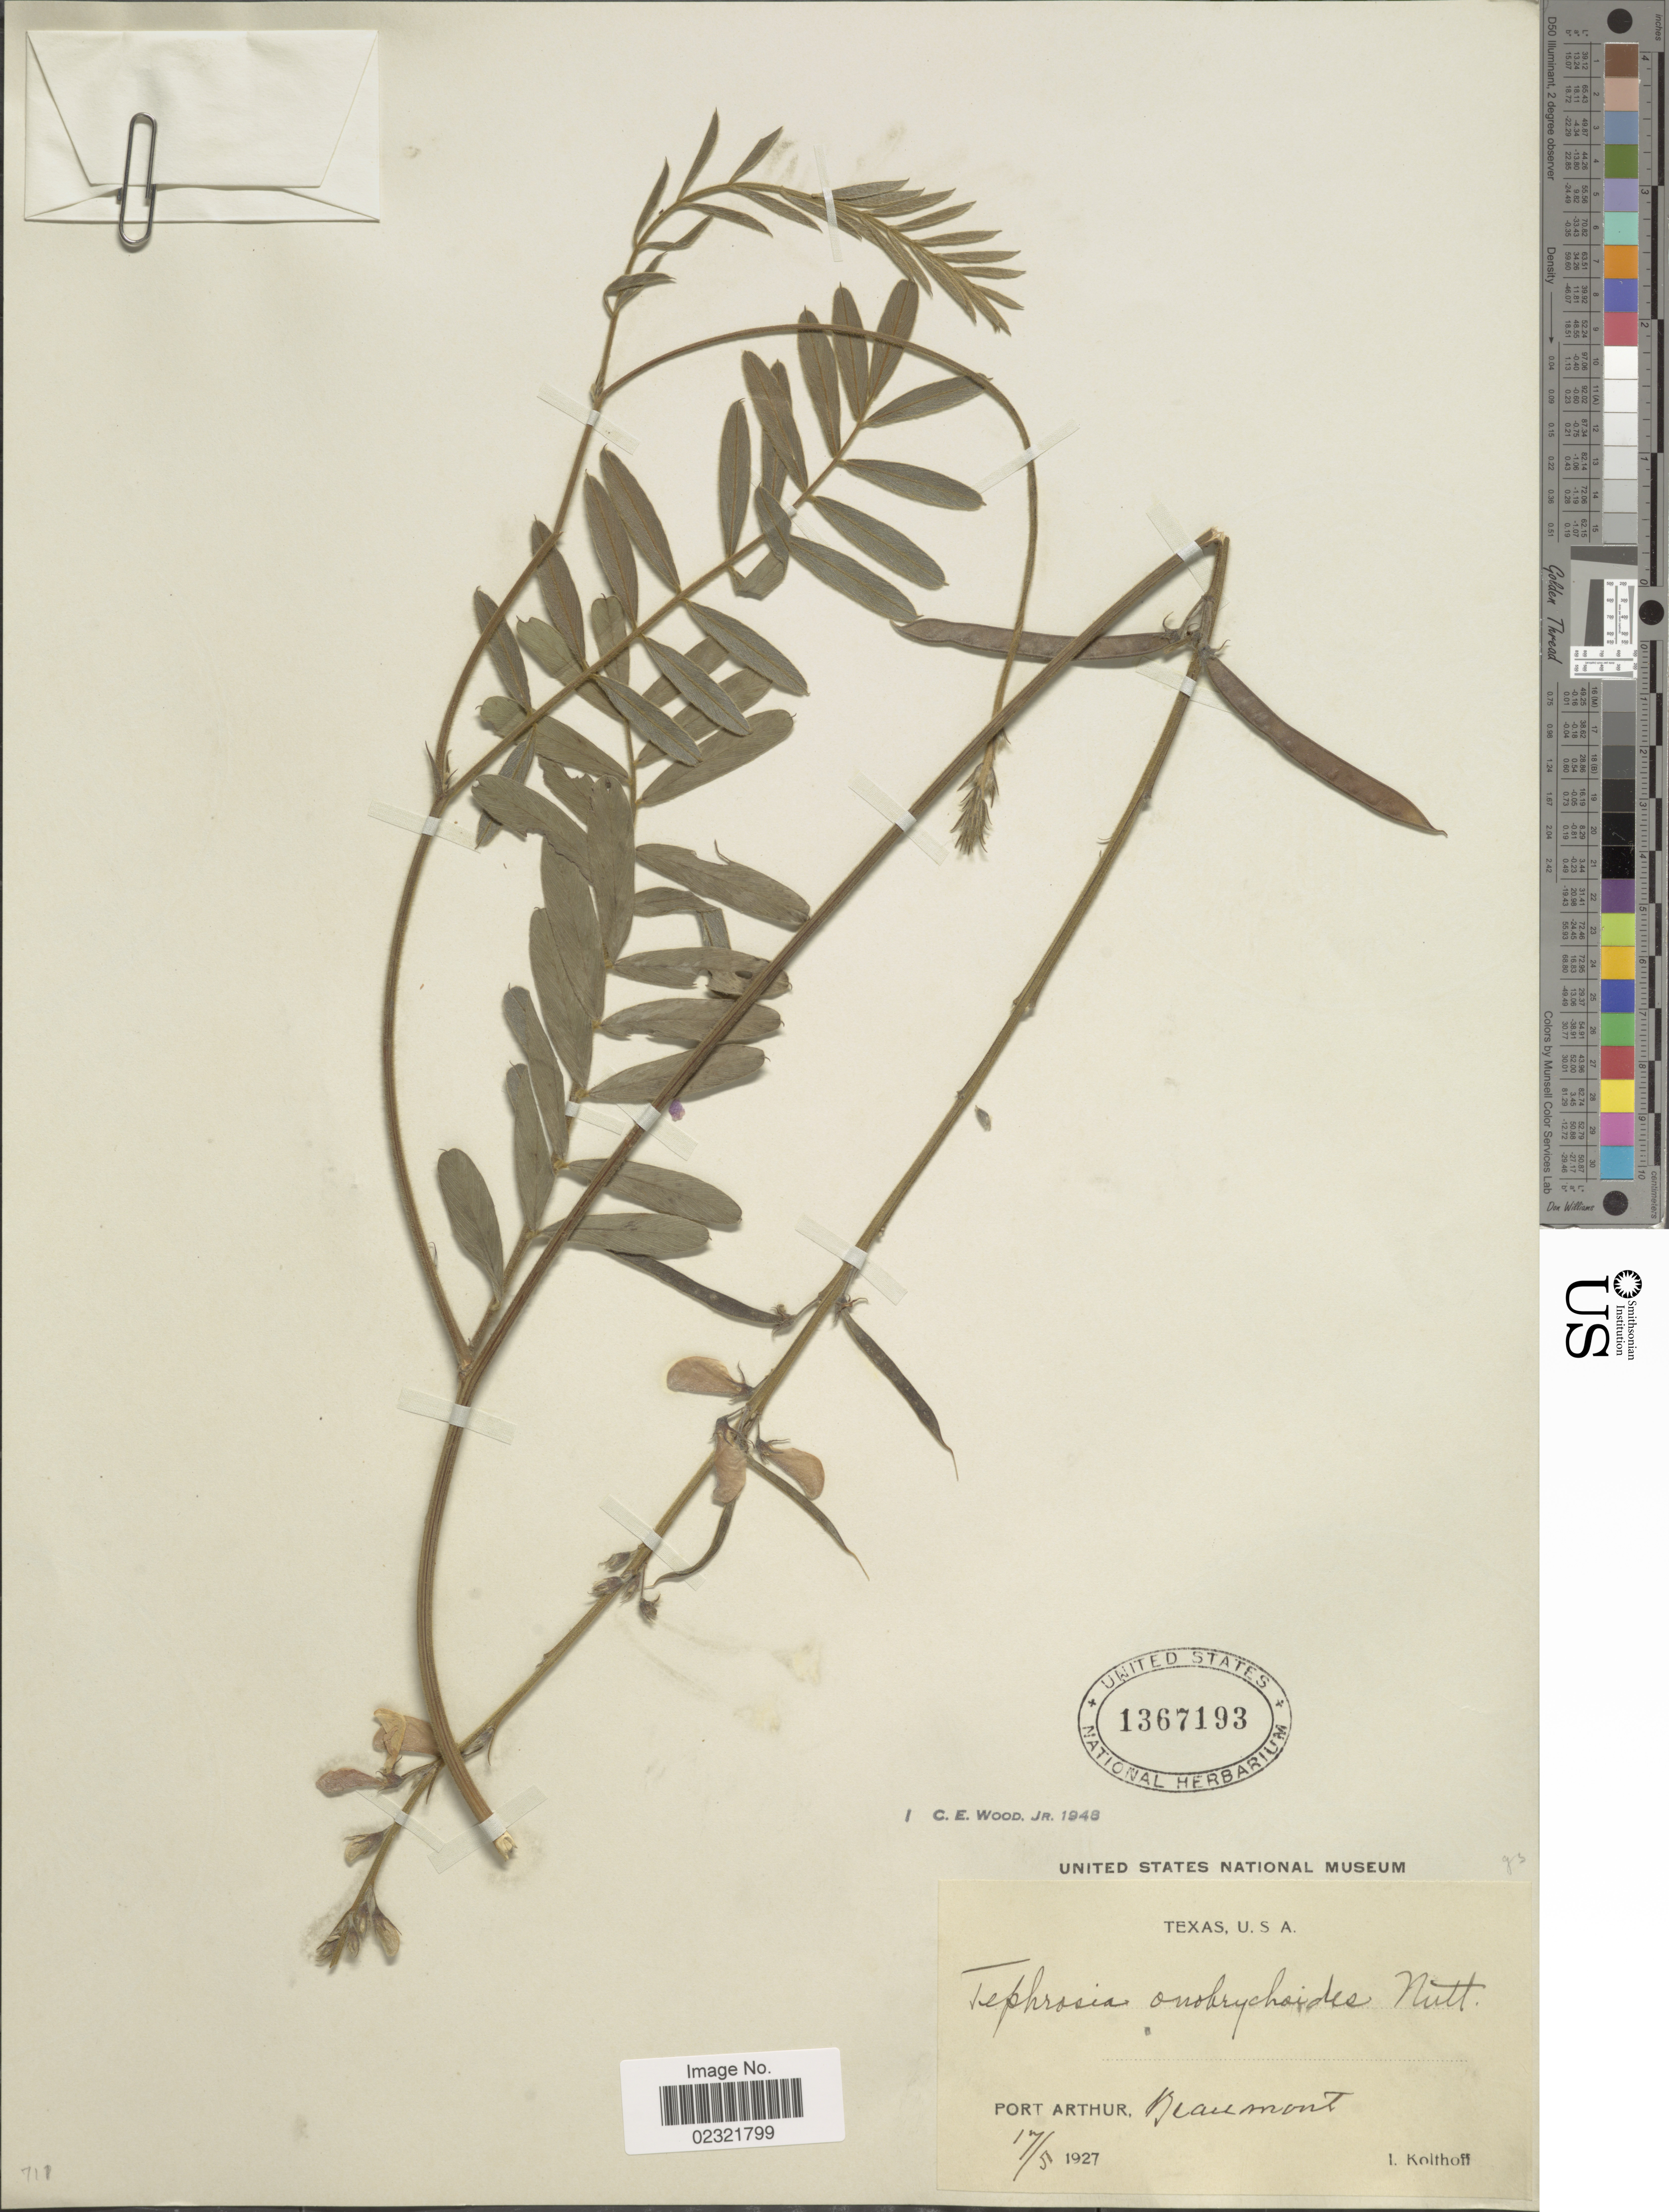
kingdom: Plantae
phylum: Tracheophyta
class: Magnoliopsida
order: Fabales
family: Fabaceae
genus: Tephrosia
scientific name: Tephrosia onobrychoides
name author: Nutt.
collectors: I. Kolthoff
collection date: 1927-05-17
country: United States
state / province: Texas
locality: Port Arthur, Beaumont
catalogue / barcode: US 1367193